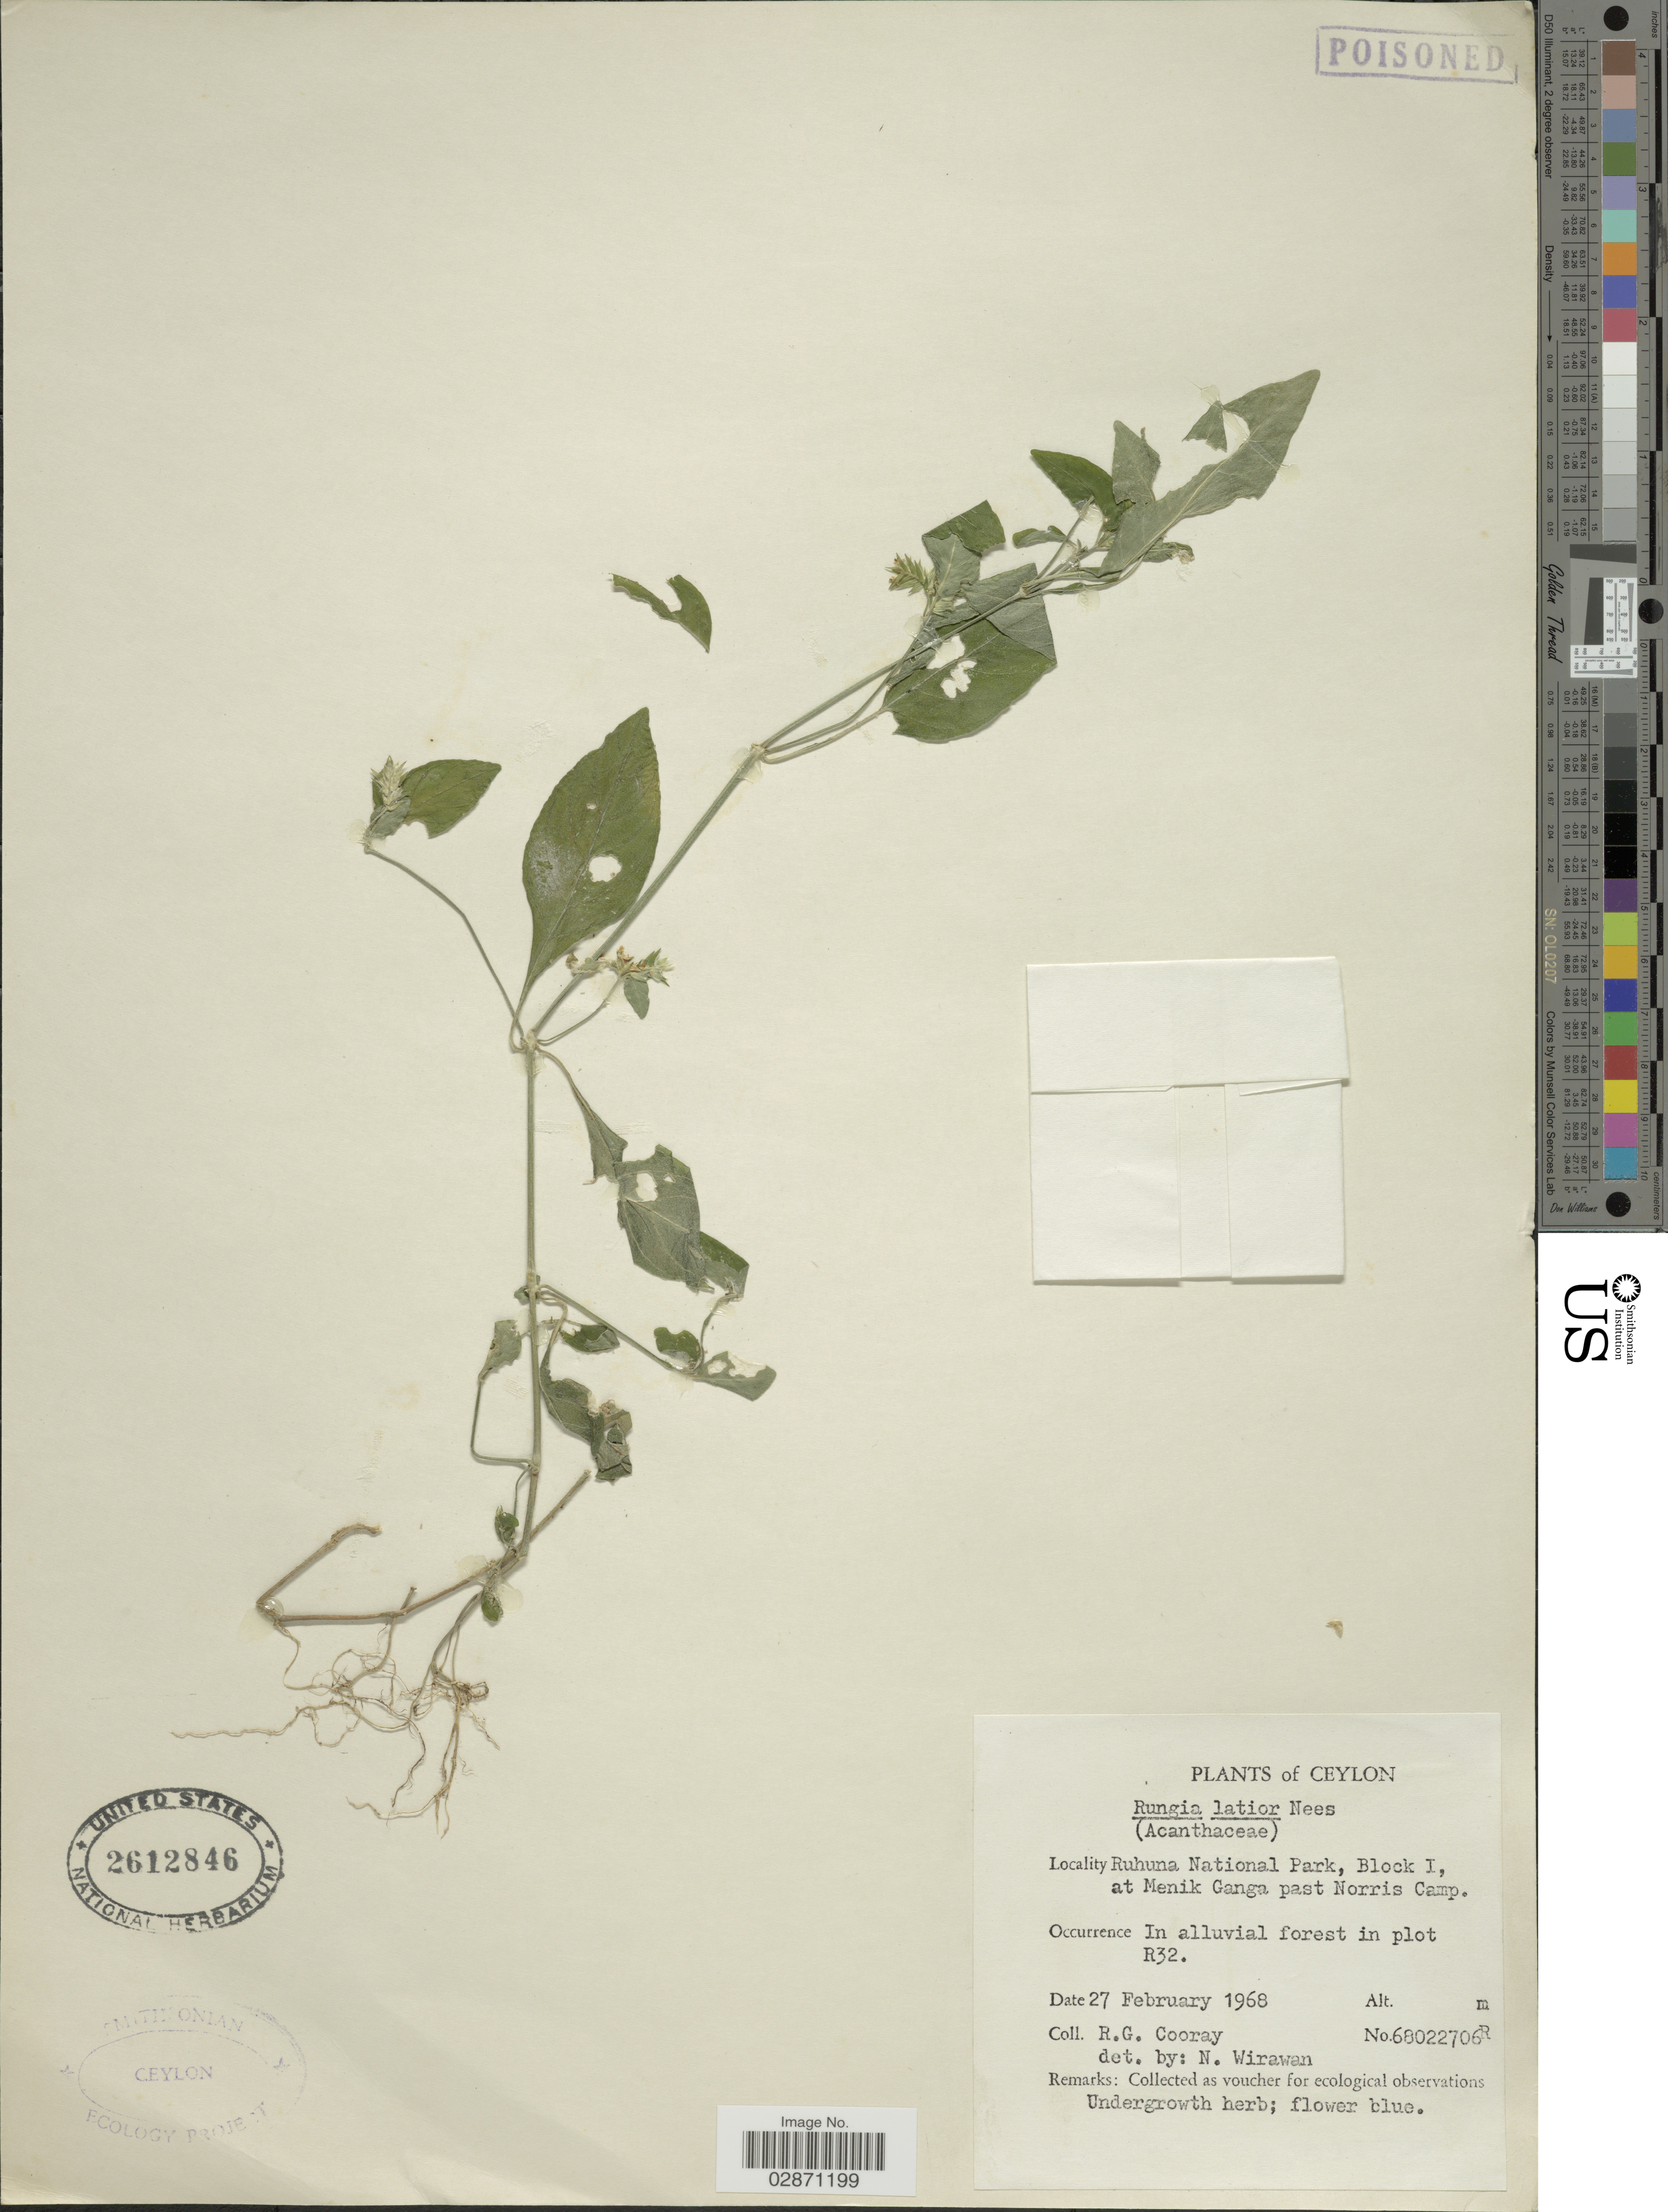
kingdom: Plantae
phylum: Tracheophyta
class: Magnoliopsida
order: Lamiales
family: Acanthaceae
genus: Rungia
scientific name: Rungia latior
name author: Nees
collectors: R. Cooray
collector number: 68022706R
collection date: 1968-02-27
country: Sri Lanka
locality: Ceylon. Ruhuna National Park, Block I, at Menik Ganga past Norris Camp. In alluvial foret in plot R32.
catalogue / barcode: US 2612846